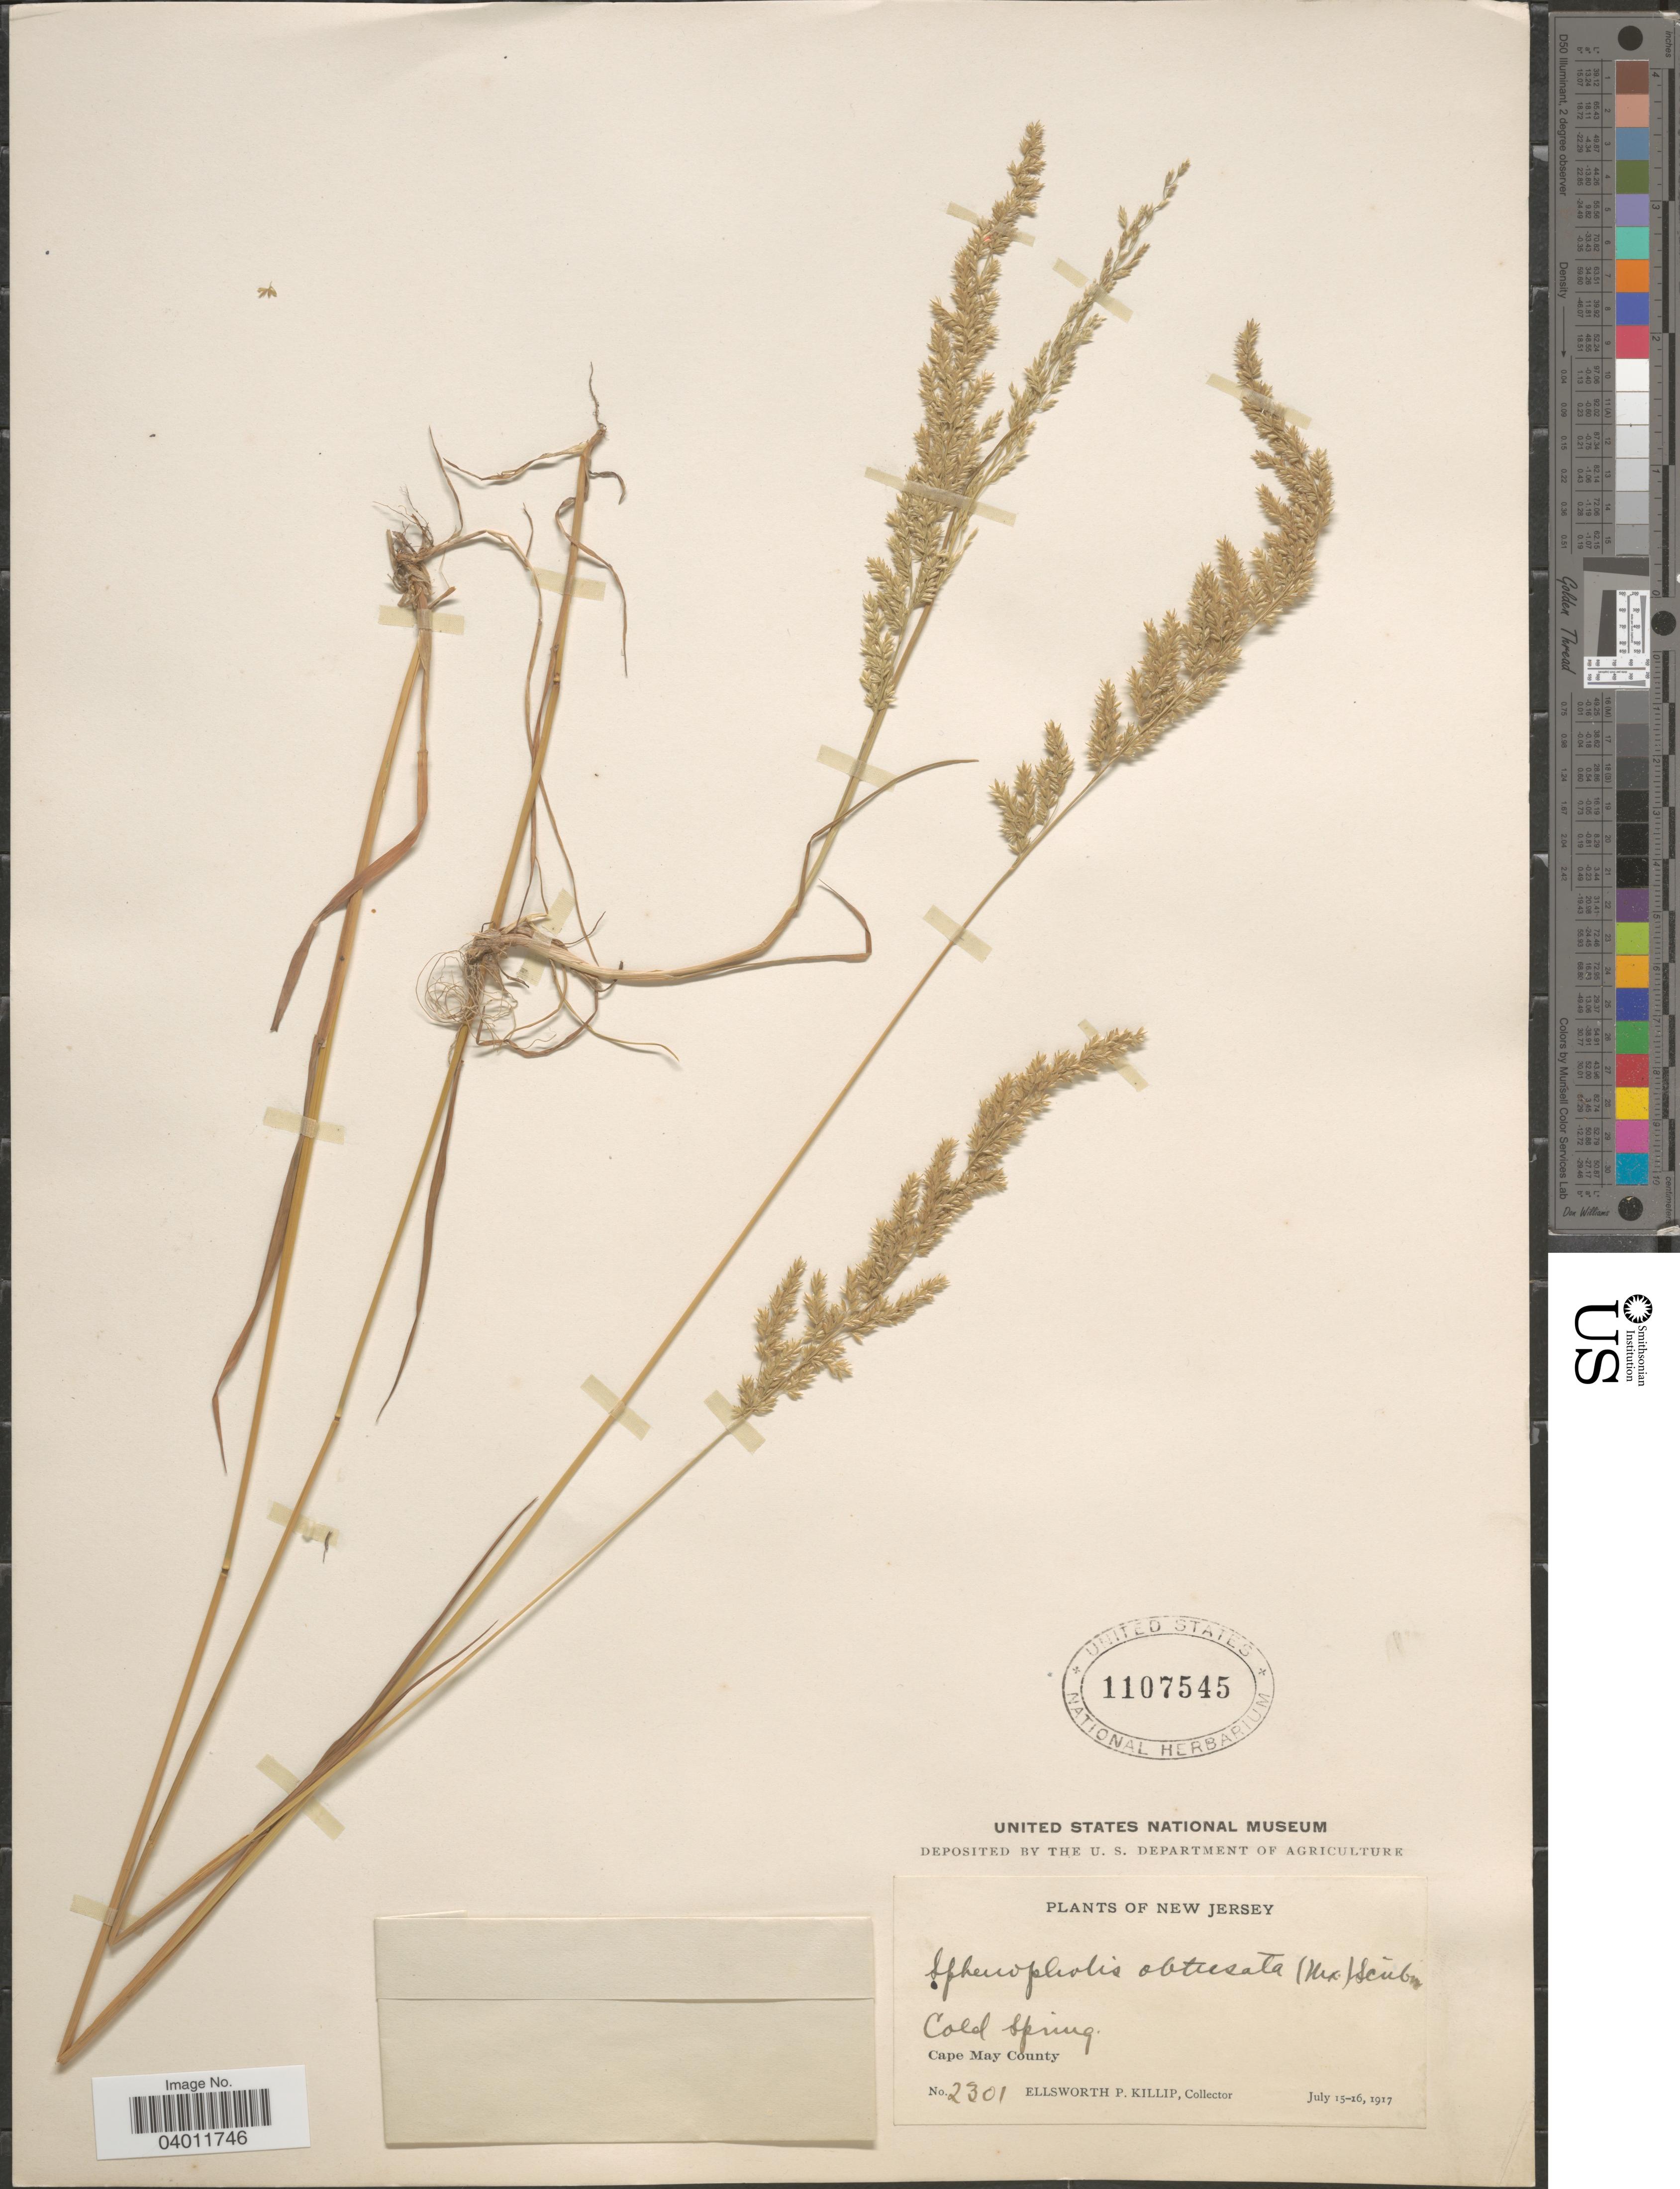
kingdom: Plantae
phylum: Tracheophyta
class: Liliopsida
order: Poales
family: Poaceae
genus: Sphenopholis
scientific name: Sphenopholis obtusata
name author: (Michx.) Scribn.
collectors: E. P. Killip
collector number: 2301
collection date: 1917-07-15/1917-07-16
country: United States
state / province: New Jersey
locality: Cold Spring. Cape May County.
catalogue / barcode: US 1107545